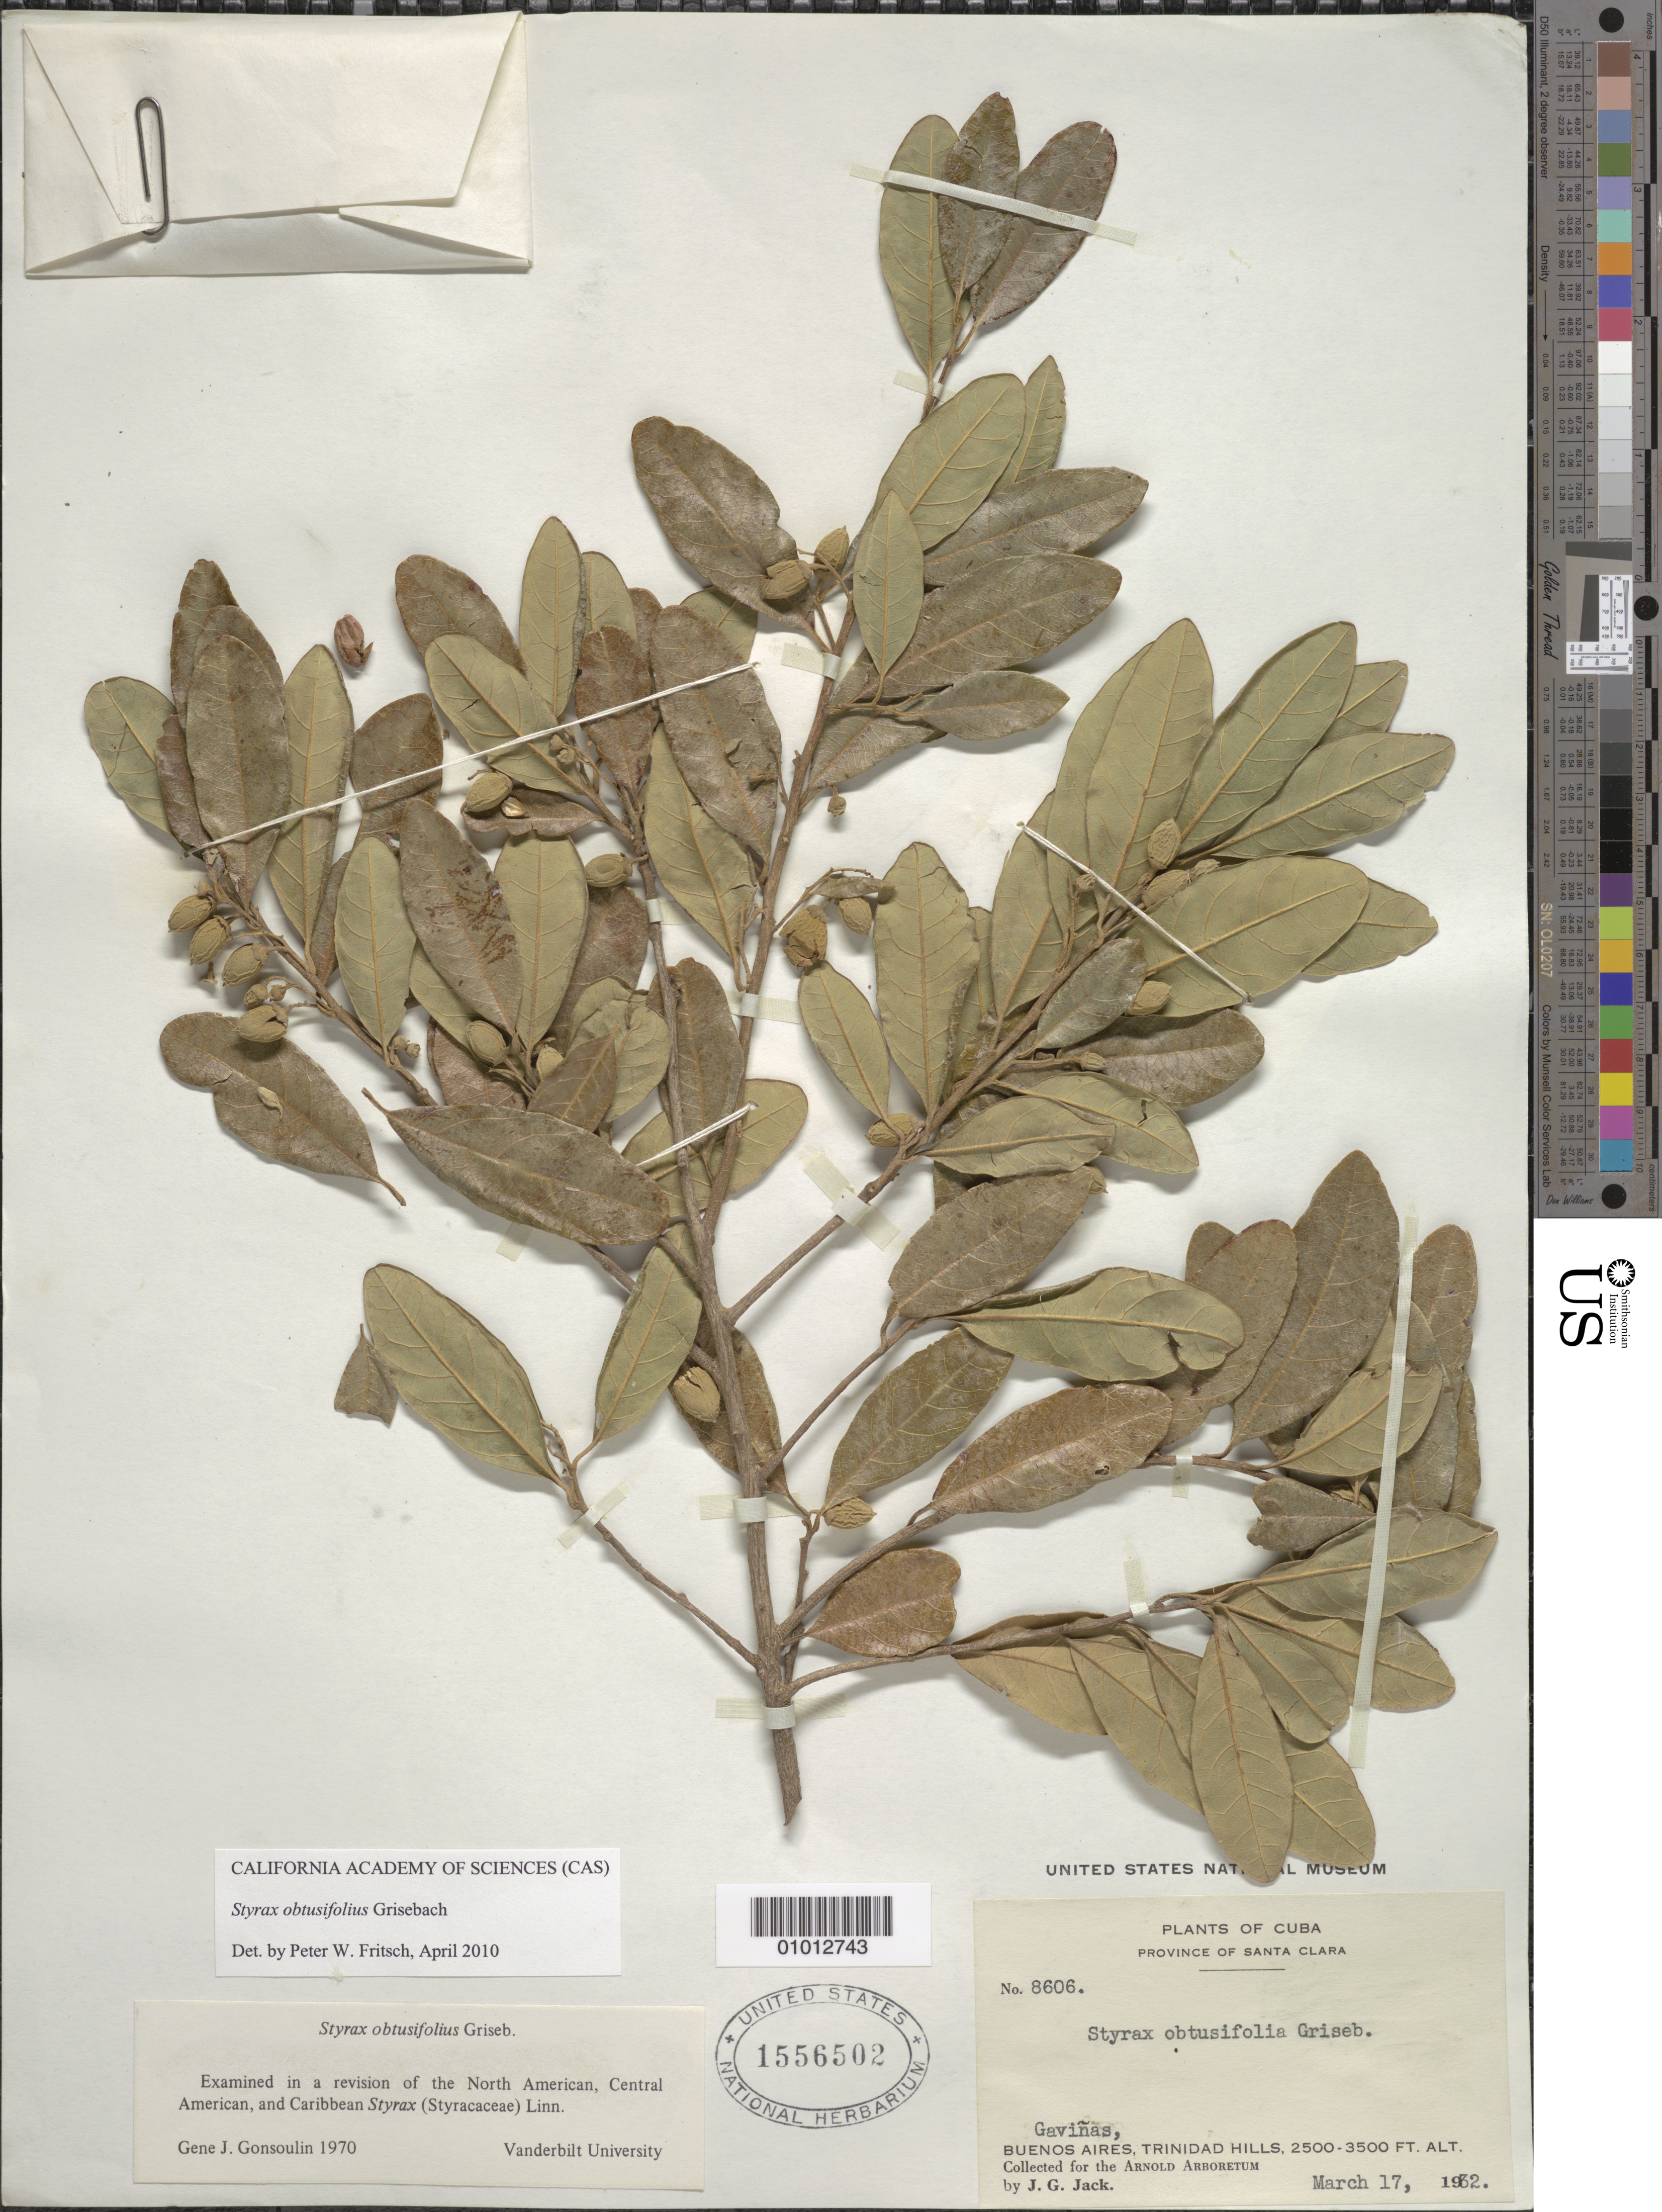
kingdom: Plantae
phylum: Tracheophyta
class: Magnoliopsida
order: Ericales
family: Styracaceae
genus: Styrax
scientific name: Styrax obtusifolius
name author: Griseb.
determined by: Fritsch, Peter W.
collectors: J. G. Jack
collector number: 8606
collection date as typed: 17 Mar 1932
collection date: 1932-03-17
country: Cuba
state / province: Santa Clara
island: Cuba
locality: Gaviñas, Buenos Aires, Trinidad Hills, near "Glen Ames"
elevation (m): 762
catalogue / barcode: US 1556502